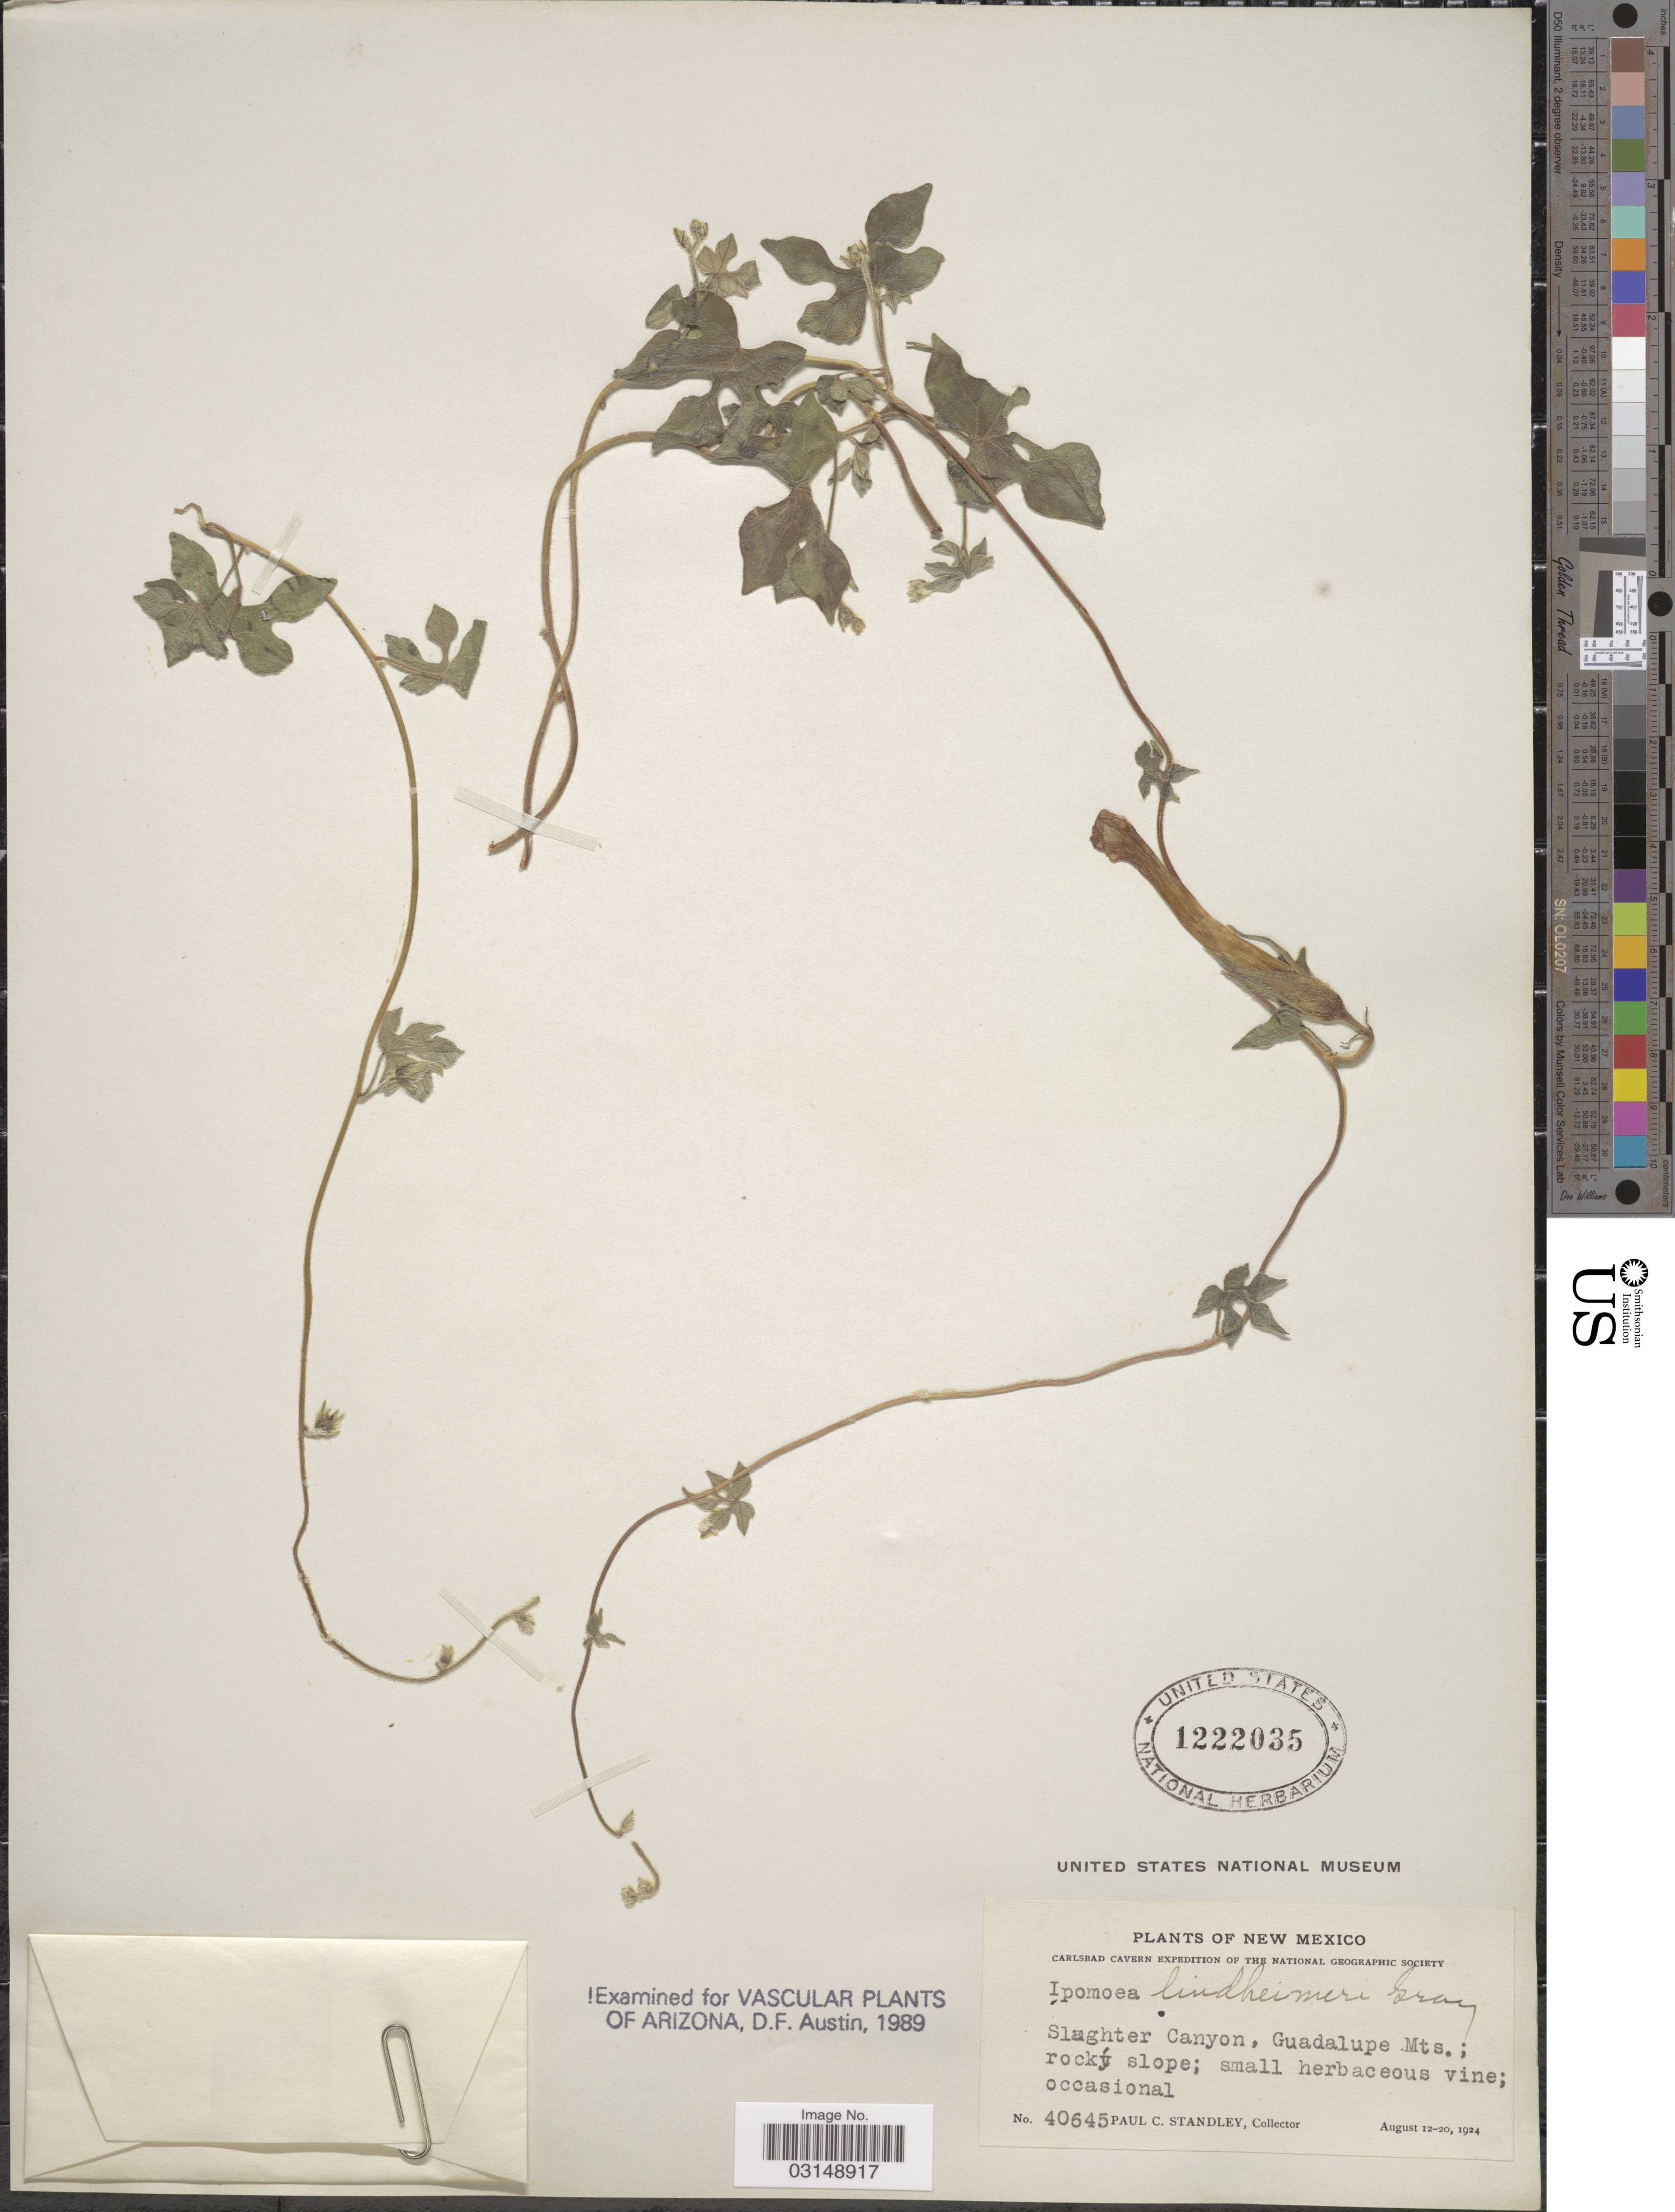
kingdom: Plantae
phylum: Tracheophyta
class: Magnoliopsida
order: Solanales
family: Convolvulaceae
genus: Ipomoea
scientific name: Ipomoea lindheimeri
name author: A. Gray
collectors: P. C. Standley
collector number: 40645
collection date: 1924-08-12/1924-08-20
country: United States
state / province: New Mexico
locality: Slaughter Canyon, Guadalupe Mts.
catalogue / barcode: US 1222035